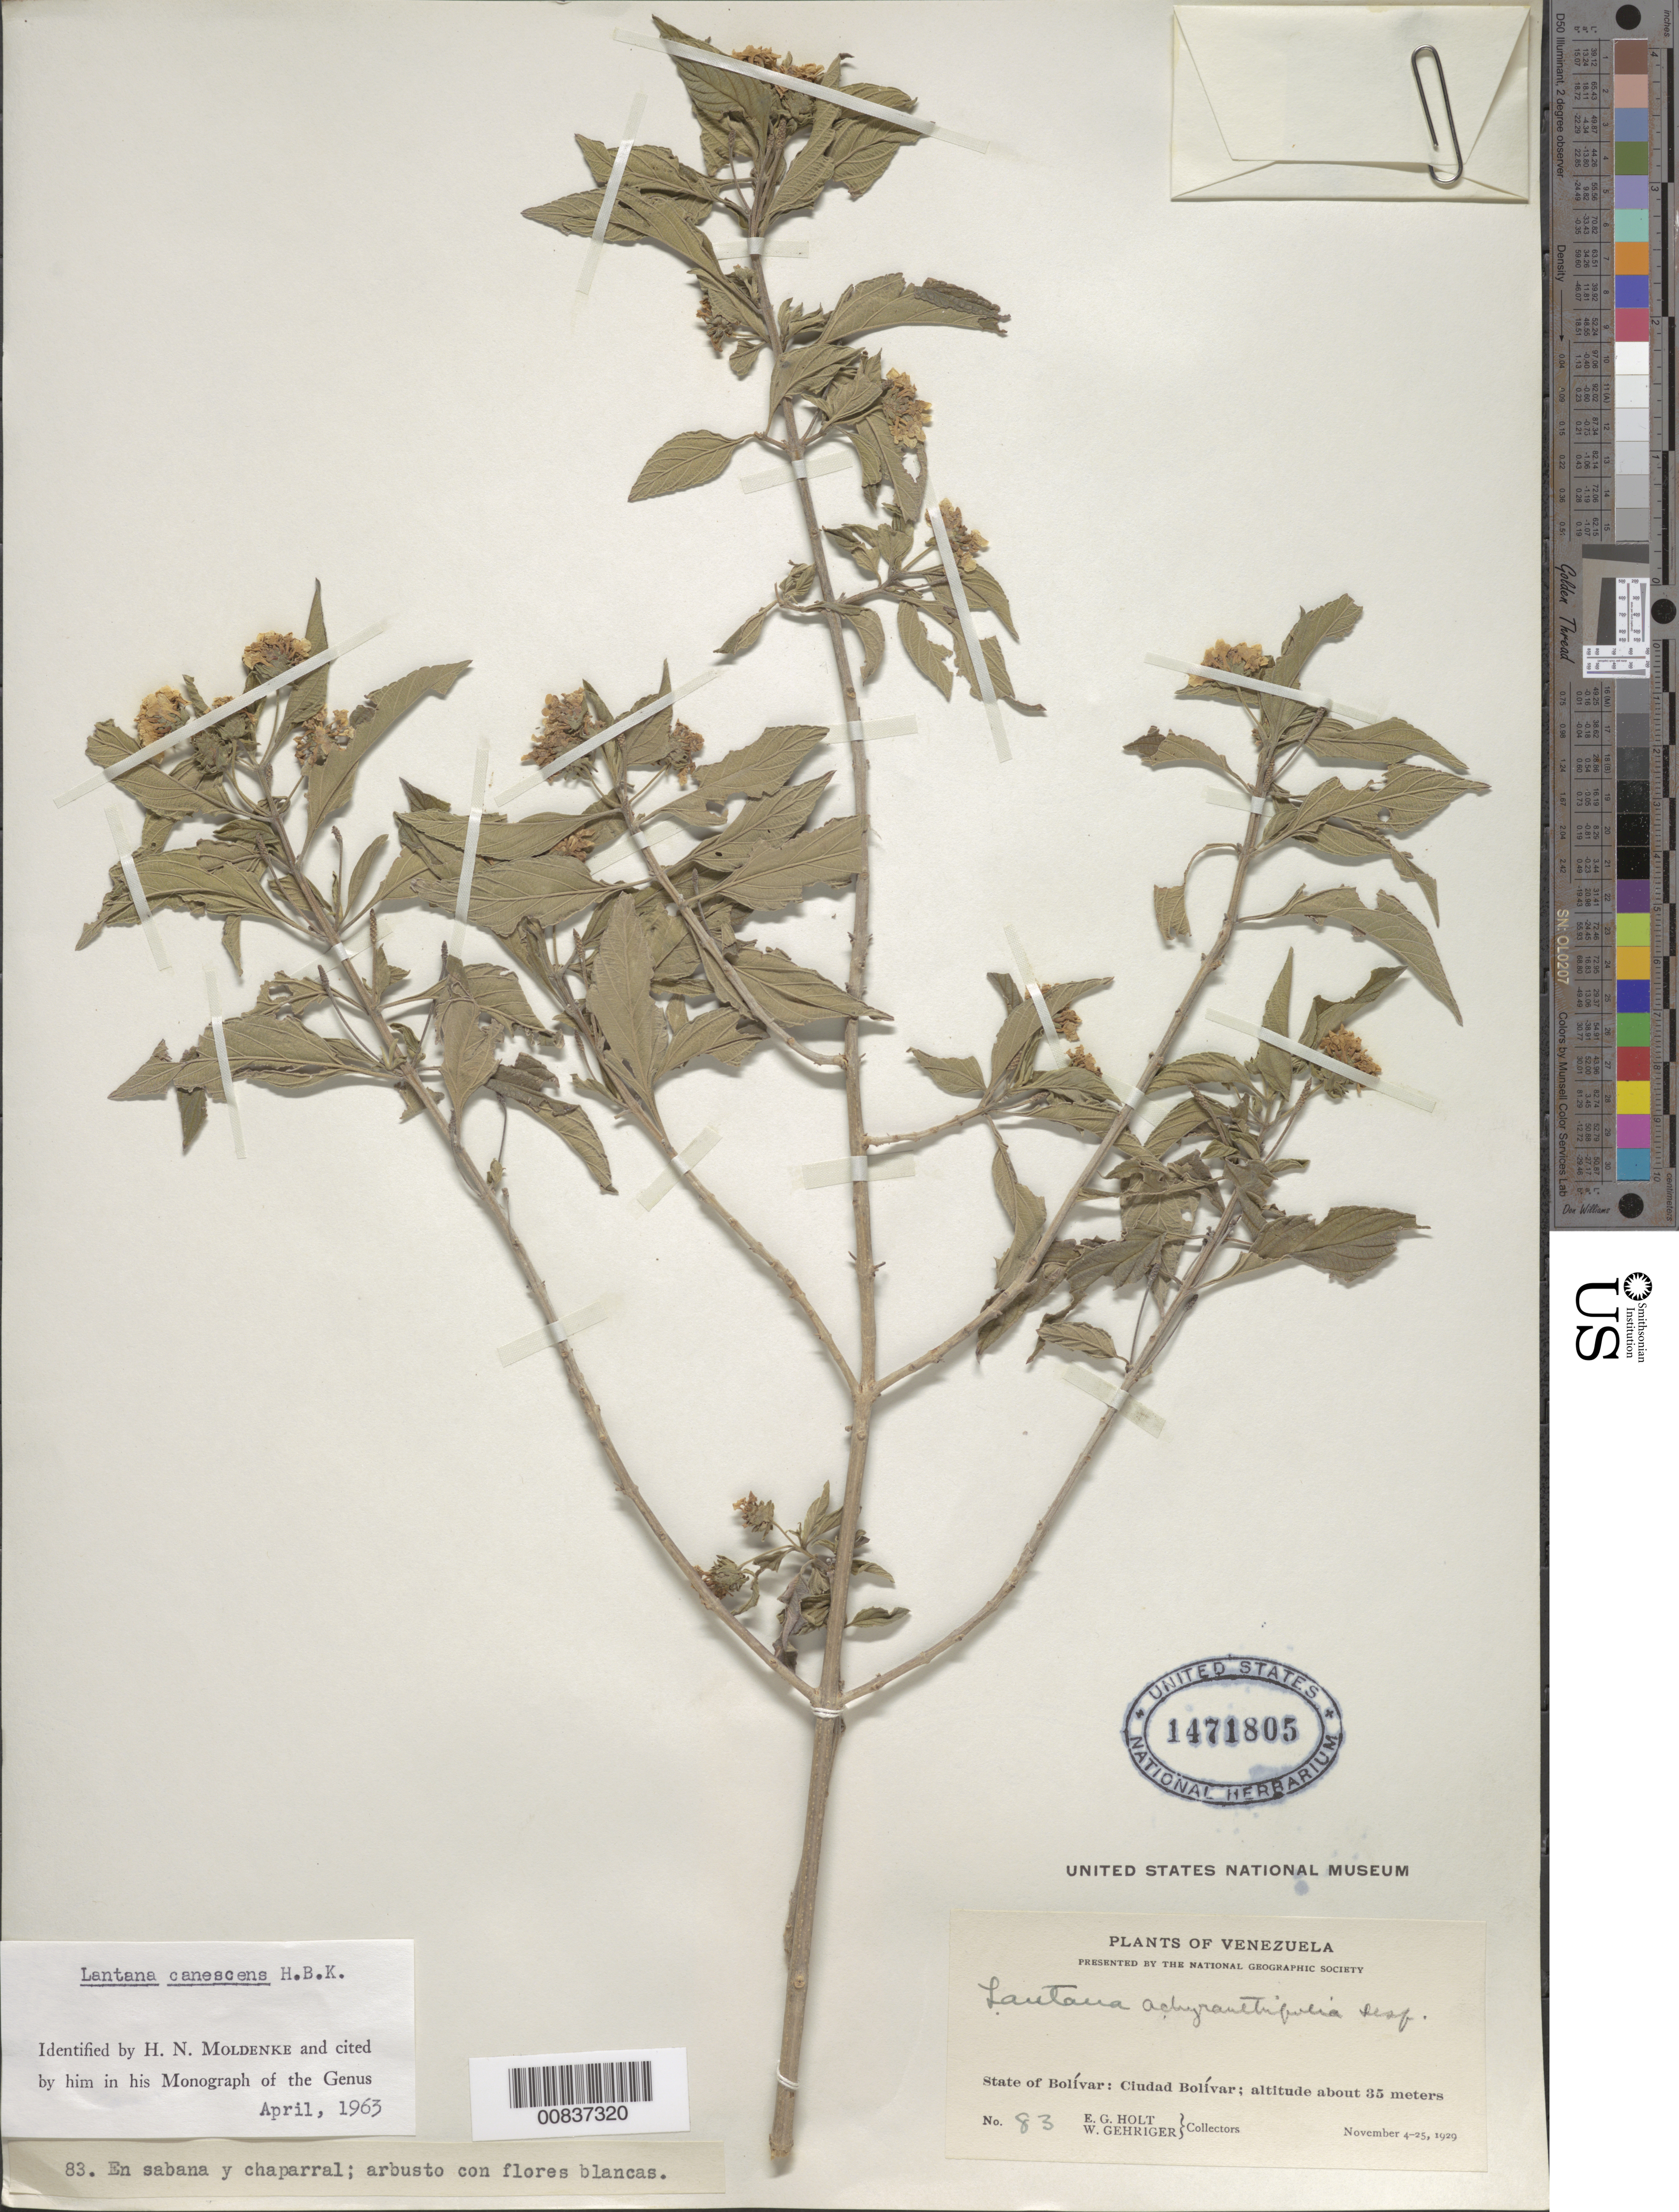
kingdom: Plantae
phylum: Tracheophyta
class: Magnoliopsida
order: Lamiales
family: Verbenaceae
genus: Lantana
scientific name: Lantana canescens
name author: Kunth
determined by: Moldenke, H. N.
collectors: E. Holt & W. Gehriger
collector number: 83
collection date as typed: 4-Nov-29 to 25-Nov-29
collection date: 1929-11-04/1929-11-25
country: Venezuela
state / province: Bolívar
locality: Ciudad Bolívar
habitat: Savanna and chaparral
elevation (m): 35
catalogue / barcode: US 1471805